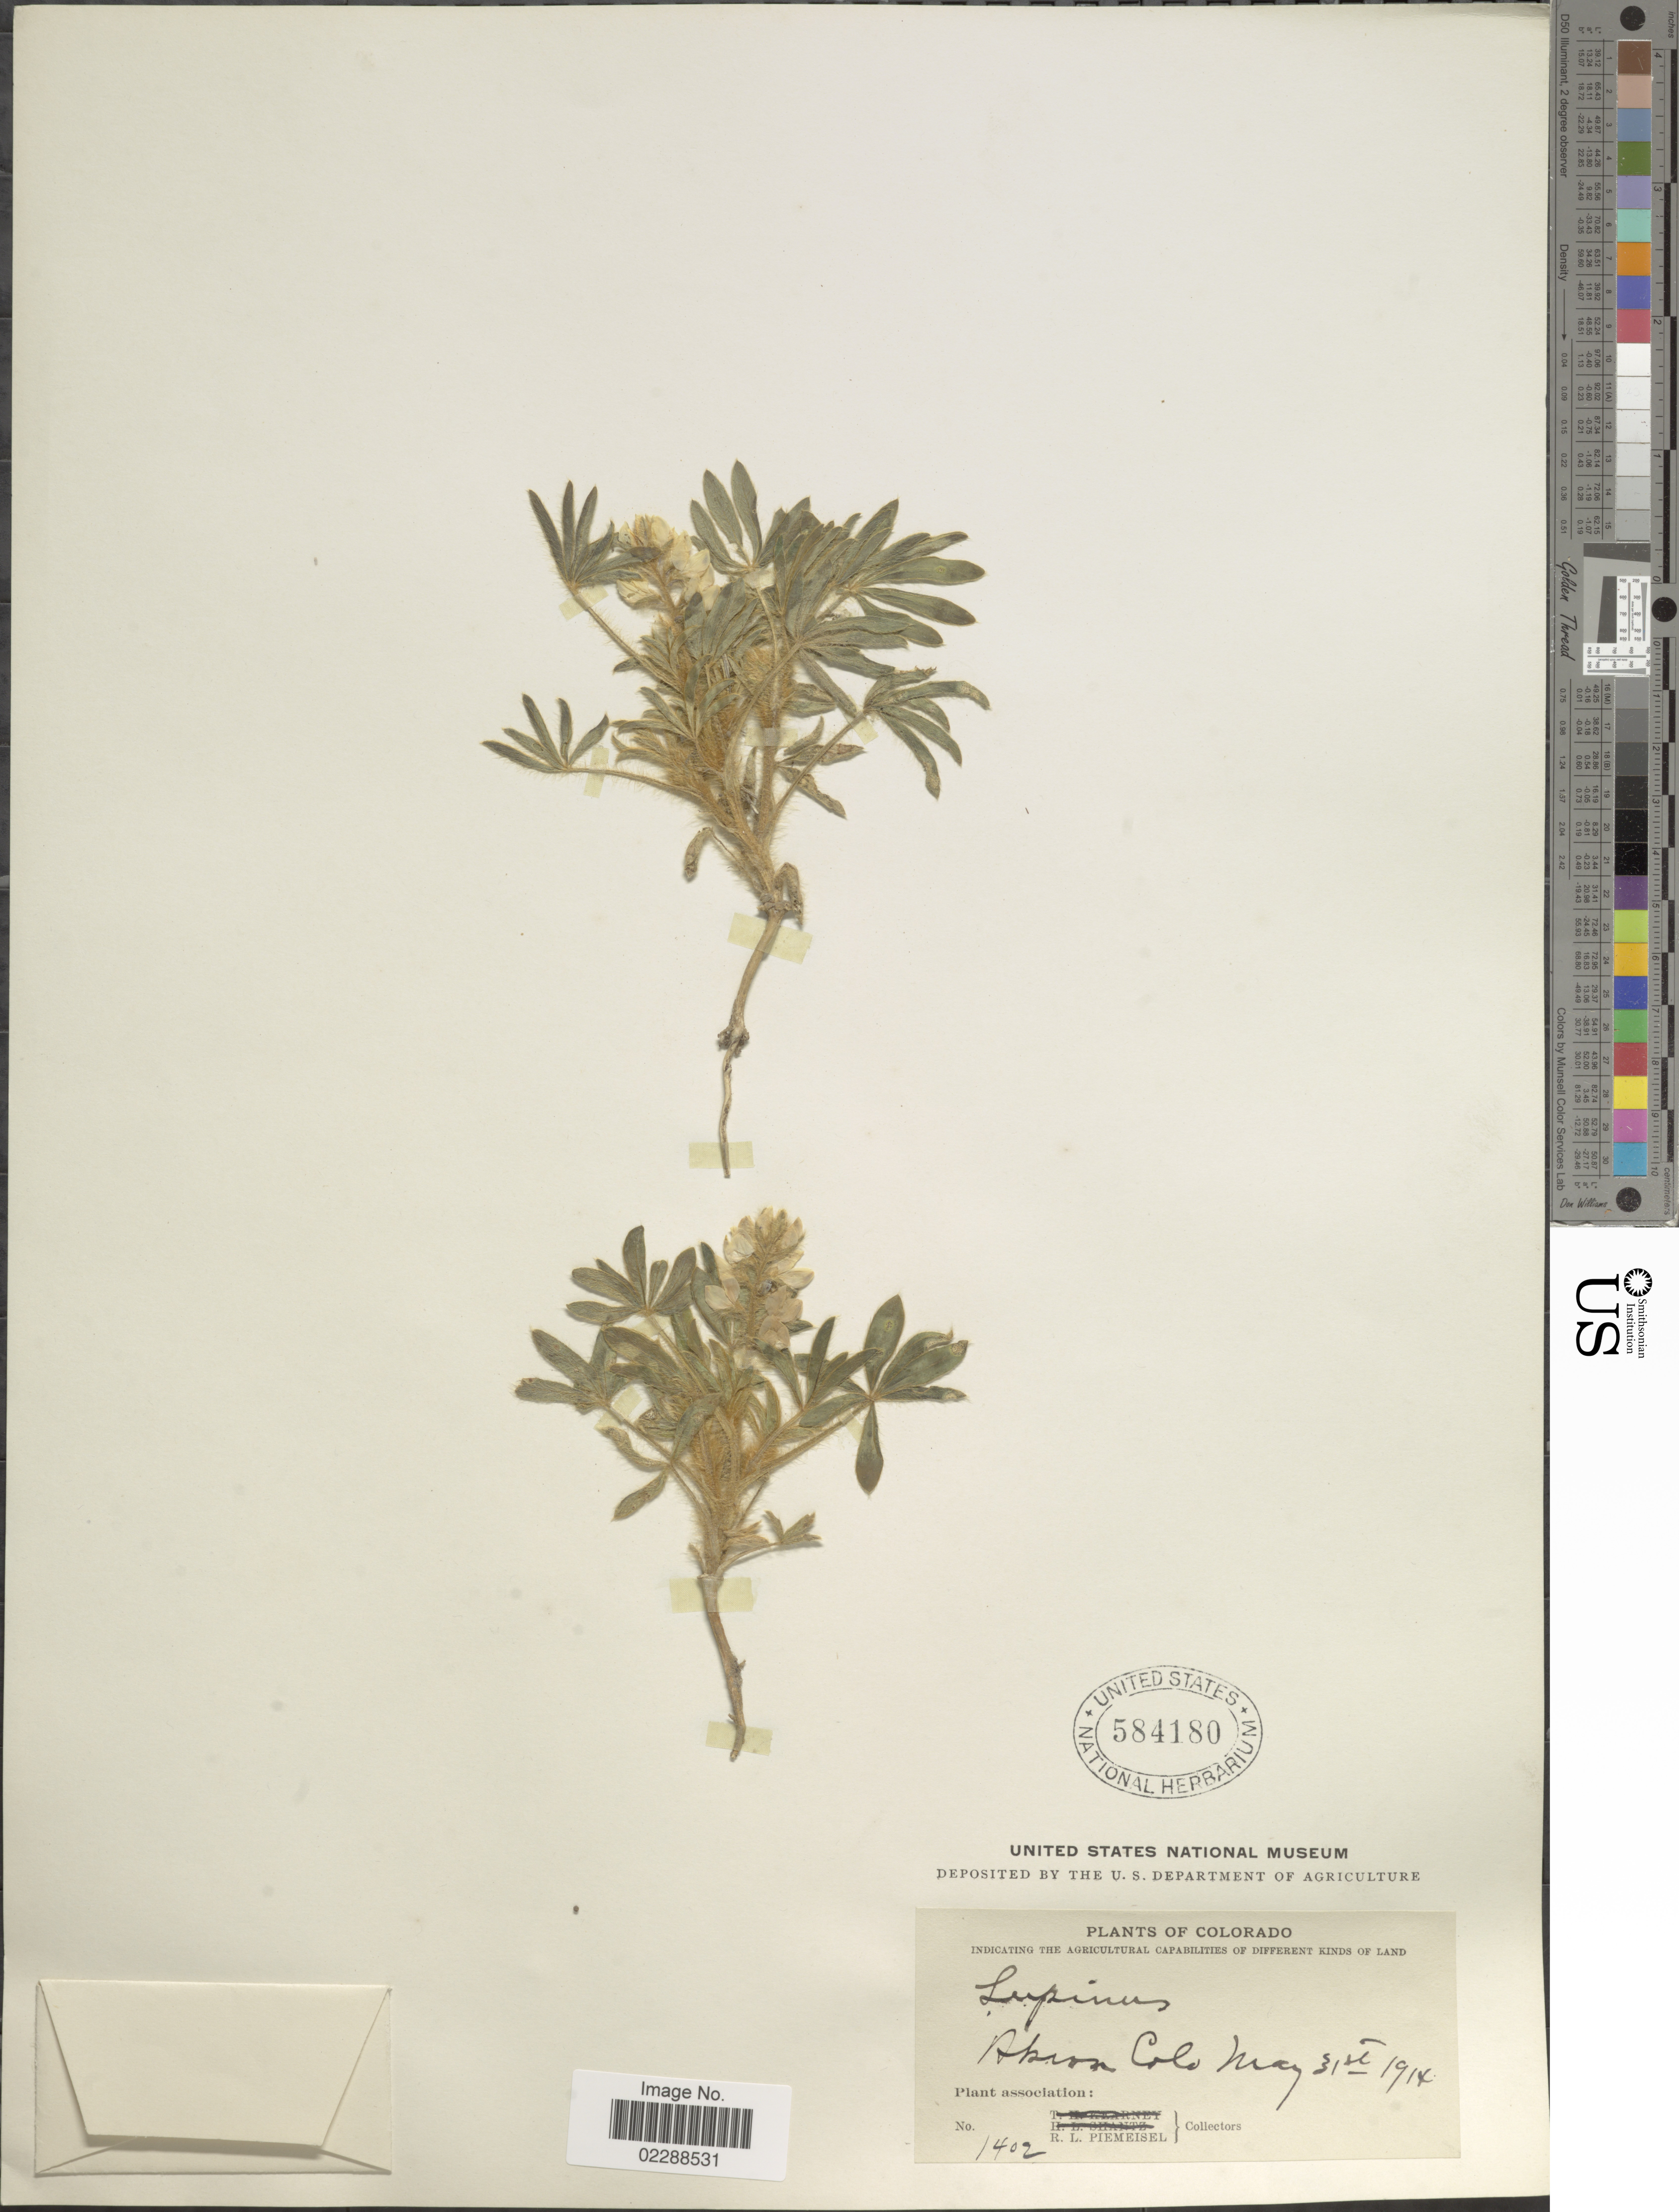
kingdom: Plantae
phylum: Tracheophyta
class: Magnoliopsida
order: Fabales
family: Fabaceae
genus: Lupinus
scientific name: Lupinus sp.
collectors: R. L. Piemeisel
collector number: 1402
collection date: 1914-05-31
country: United States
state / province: Colorado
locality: Above Colo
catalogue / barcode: US 584180